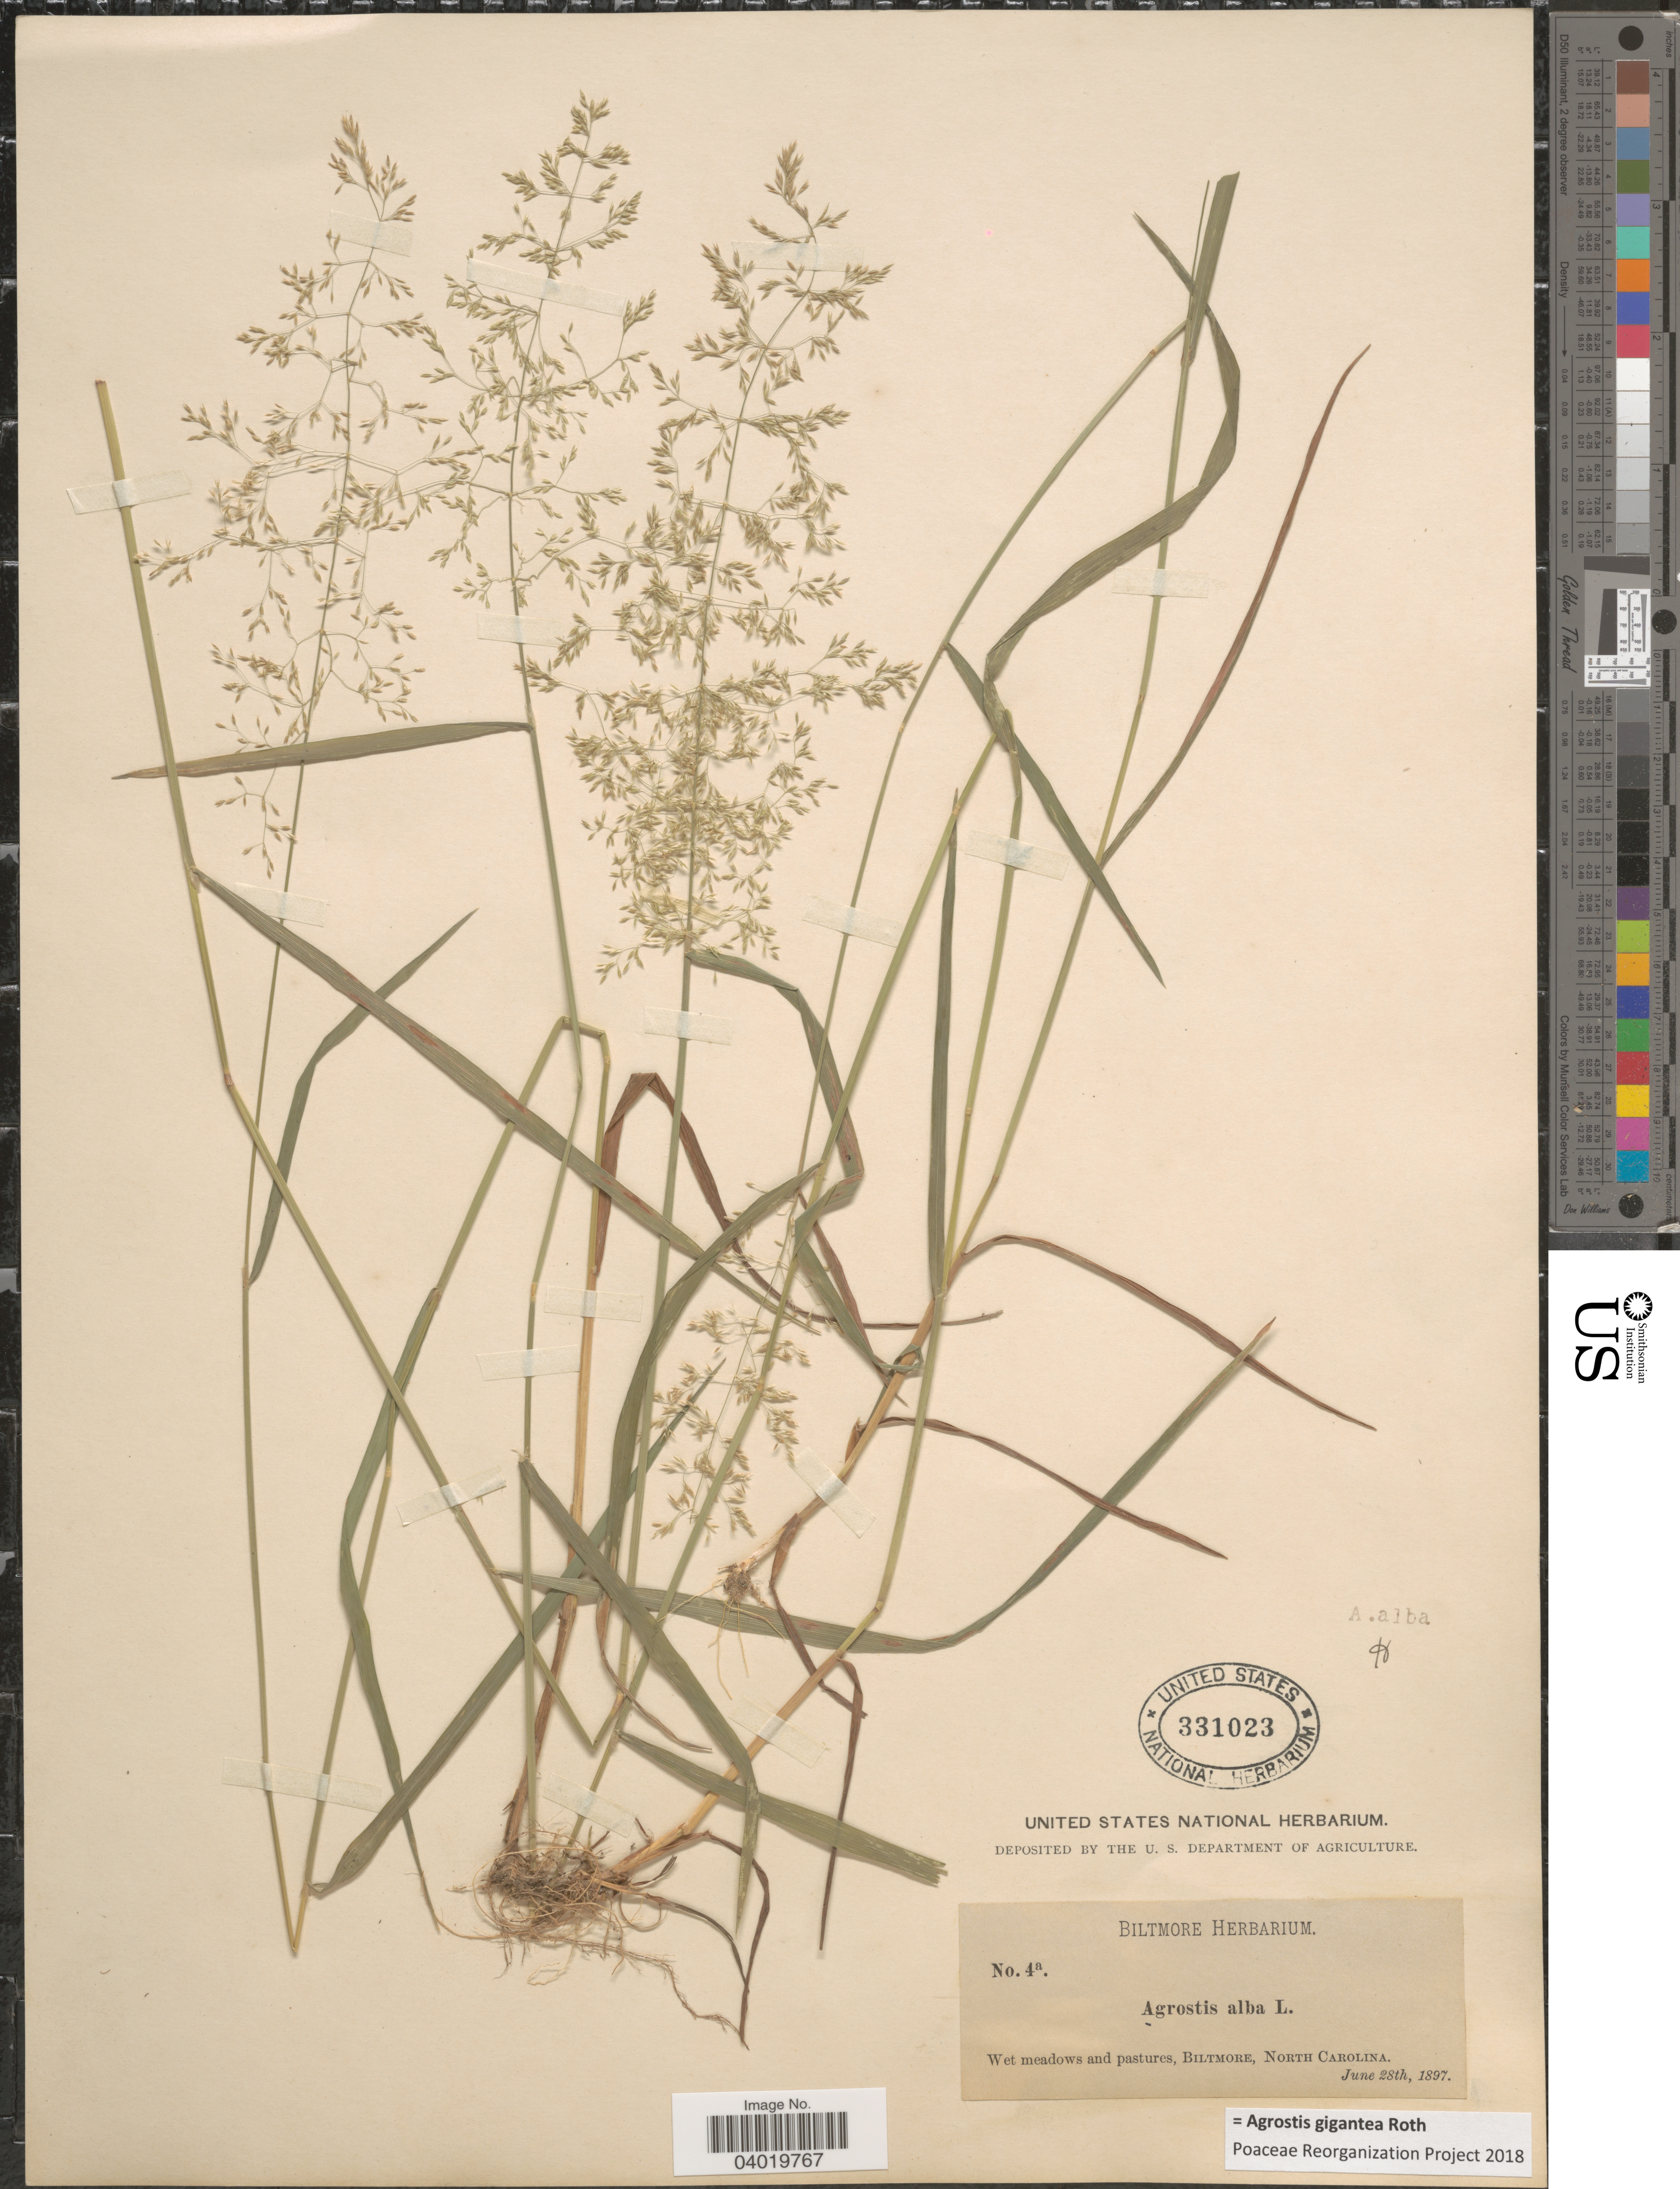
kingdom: Plantae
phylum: Tracheophyta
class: Liliopsida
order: Poales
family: Poaceae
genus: Agrostis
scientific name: Agrostis gigantea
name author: Roth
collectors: ex herb. Biltmore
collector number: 4a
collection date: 1897-06-28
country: United States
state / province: North Carolina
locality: Biltmore.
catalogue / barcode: US 331023